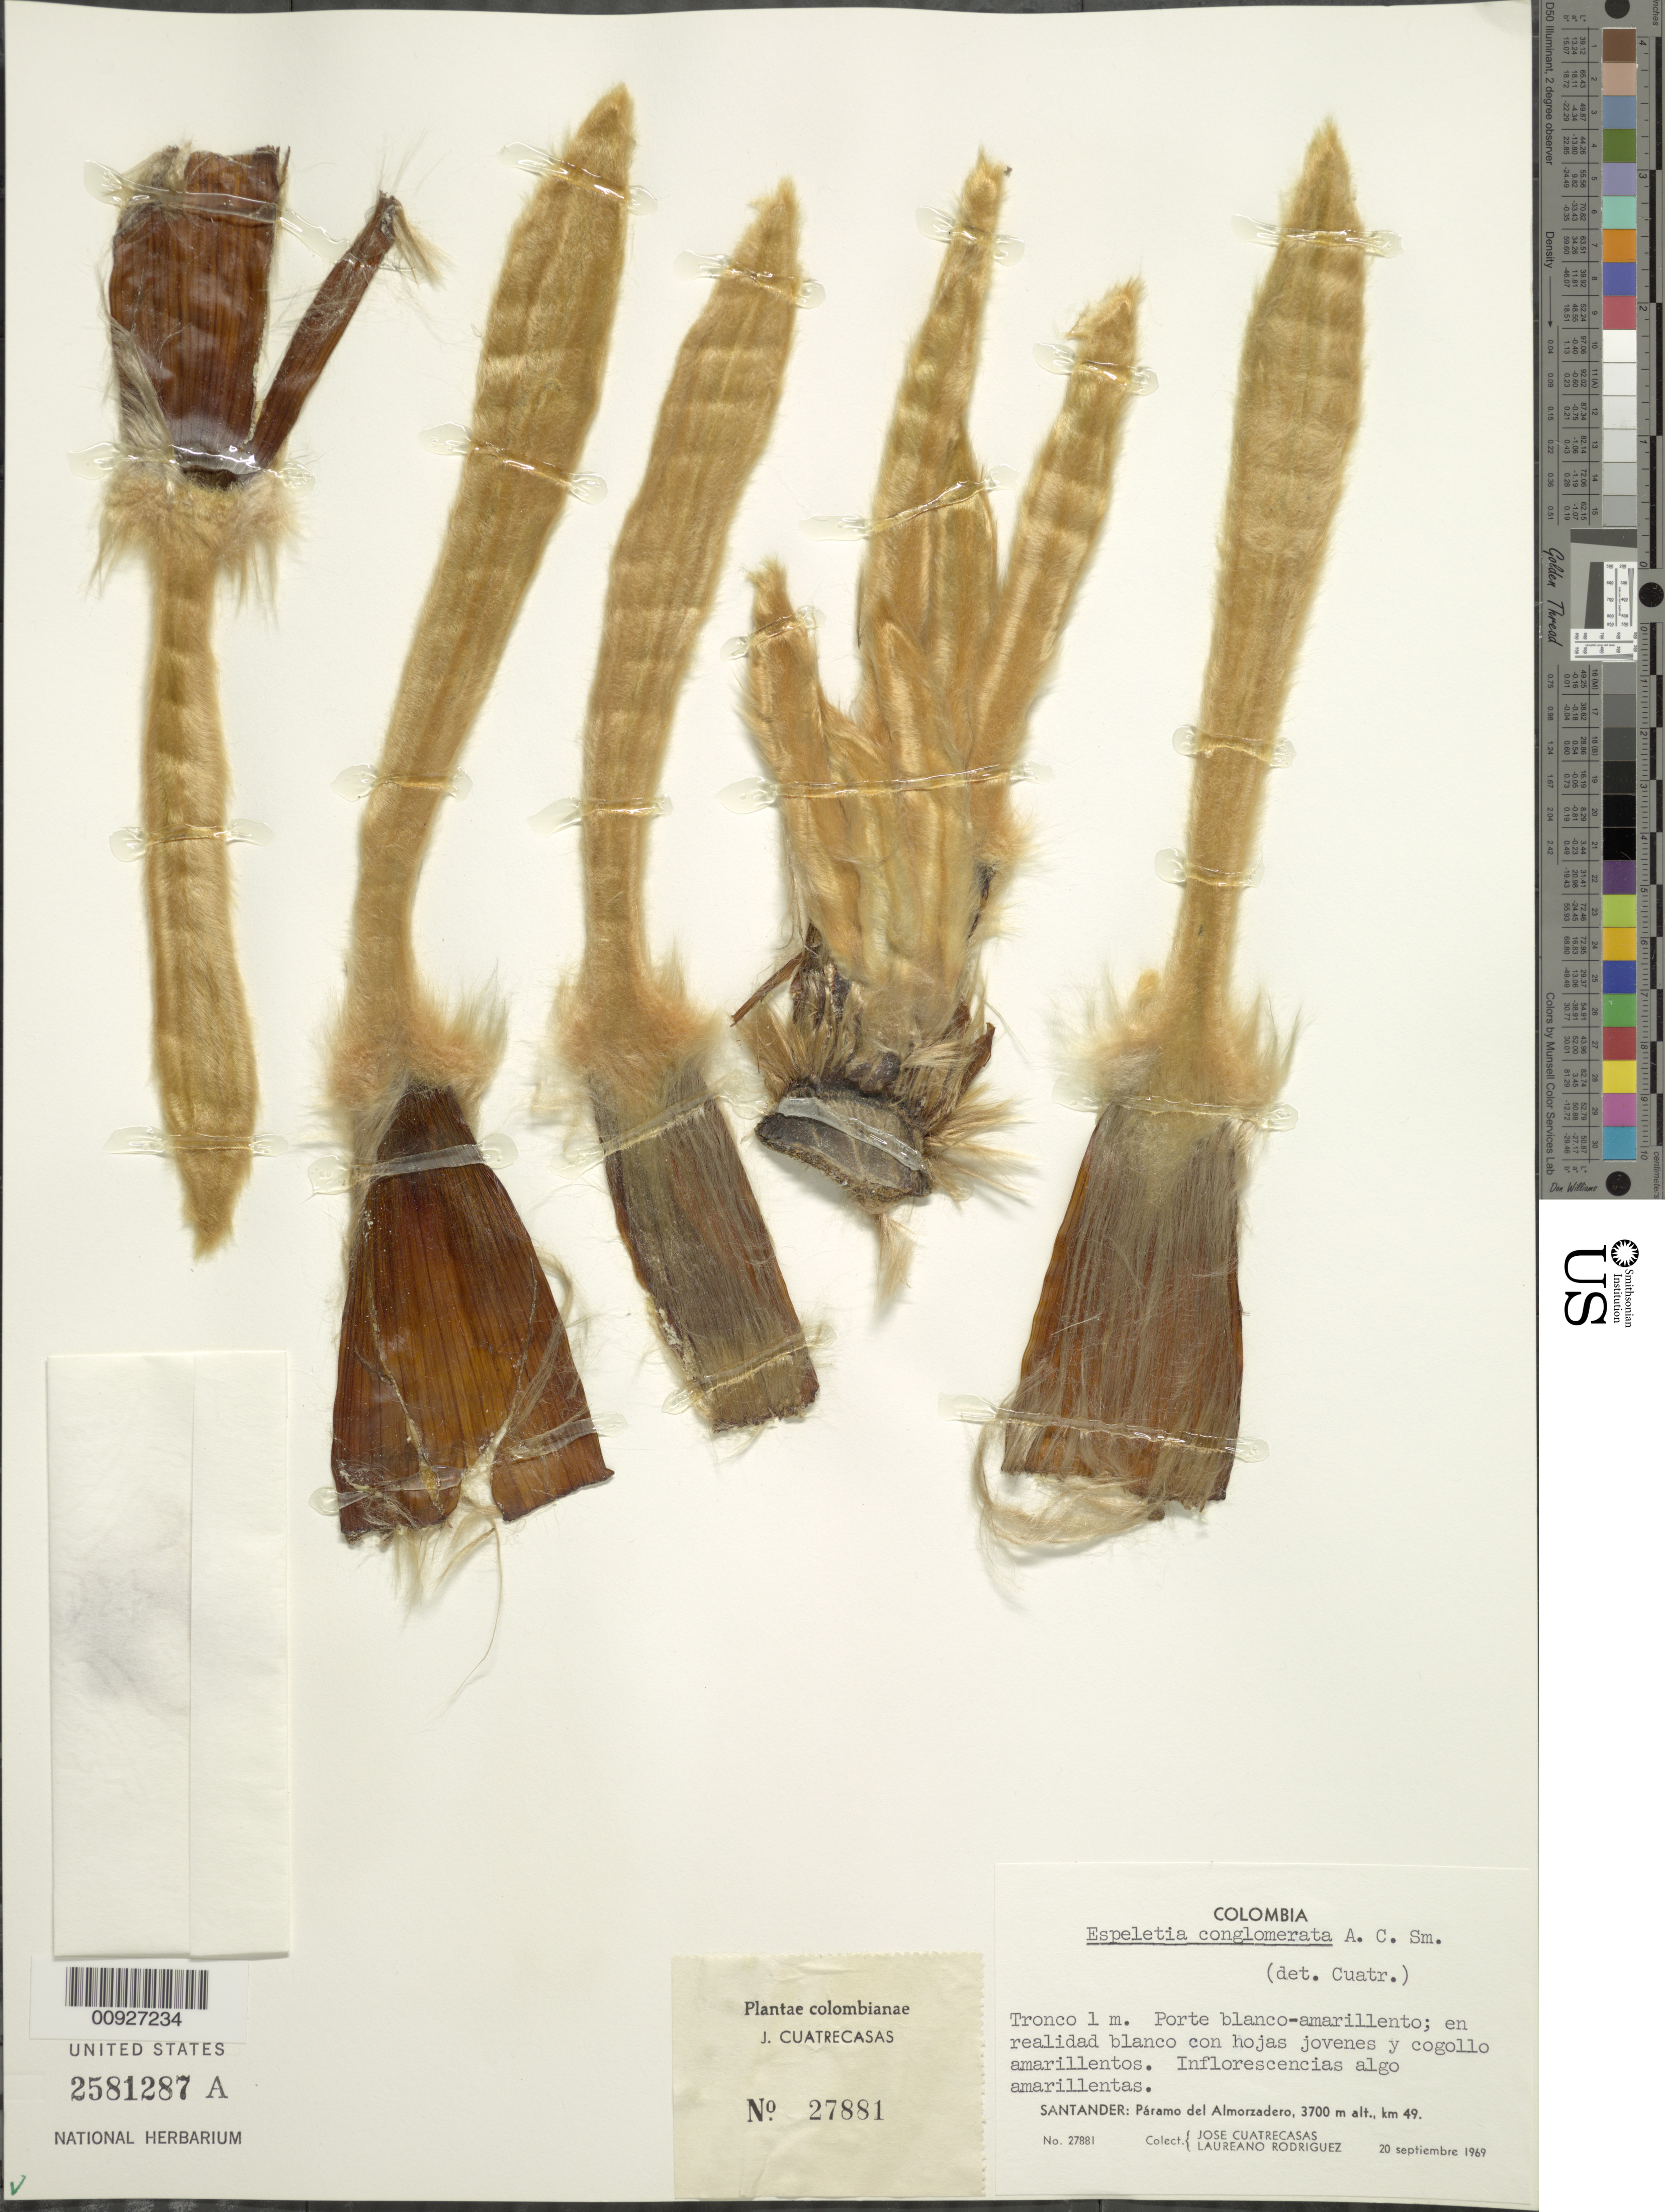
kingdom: Plantae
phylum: Tracheophyta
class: Magnoliopsida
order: Asterales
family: Asteraceae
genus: Espeletia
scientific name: Espeletia conglomerata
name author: A.C. Sm.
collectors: J. Cuatrecasas & L. Rodriguez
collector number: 27881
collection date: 1969-09-20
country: Colombia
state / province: Santander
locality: P. del Almorzadero. Páramo de Almorzadero, km. 55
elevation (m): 3700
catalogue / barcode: US 2581287A